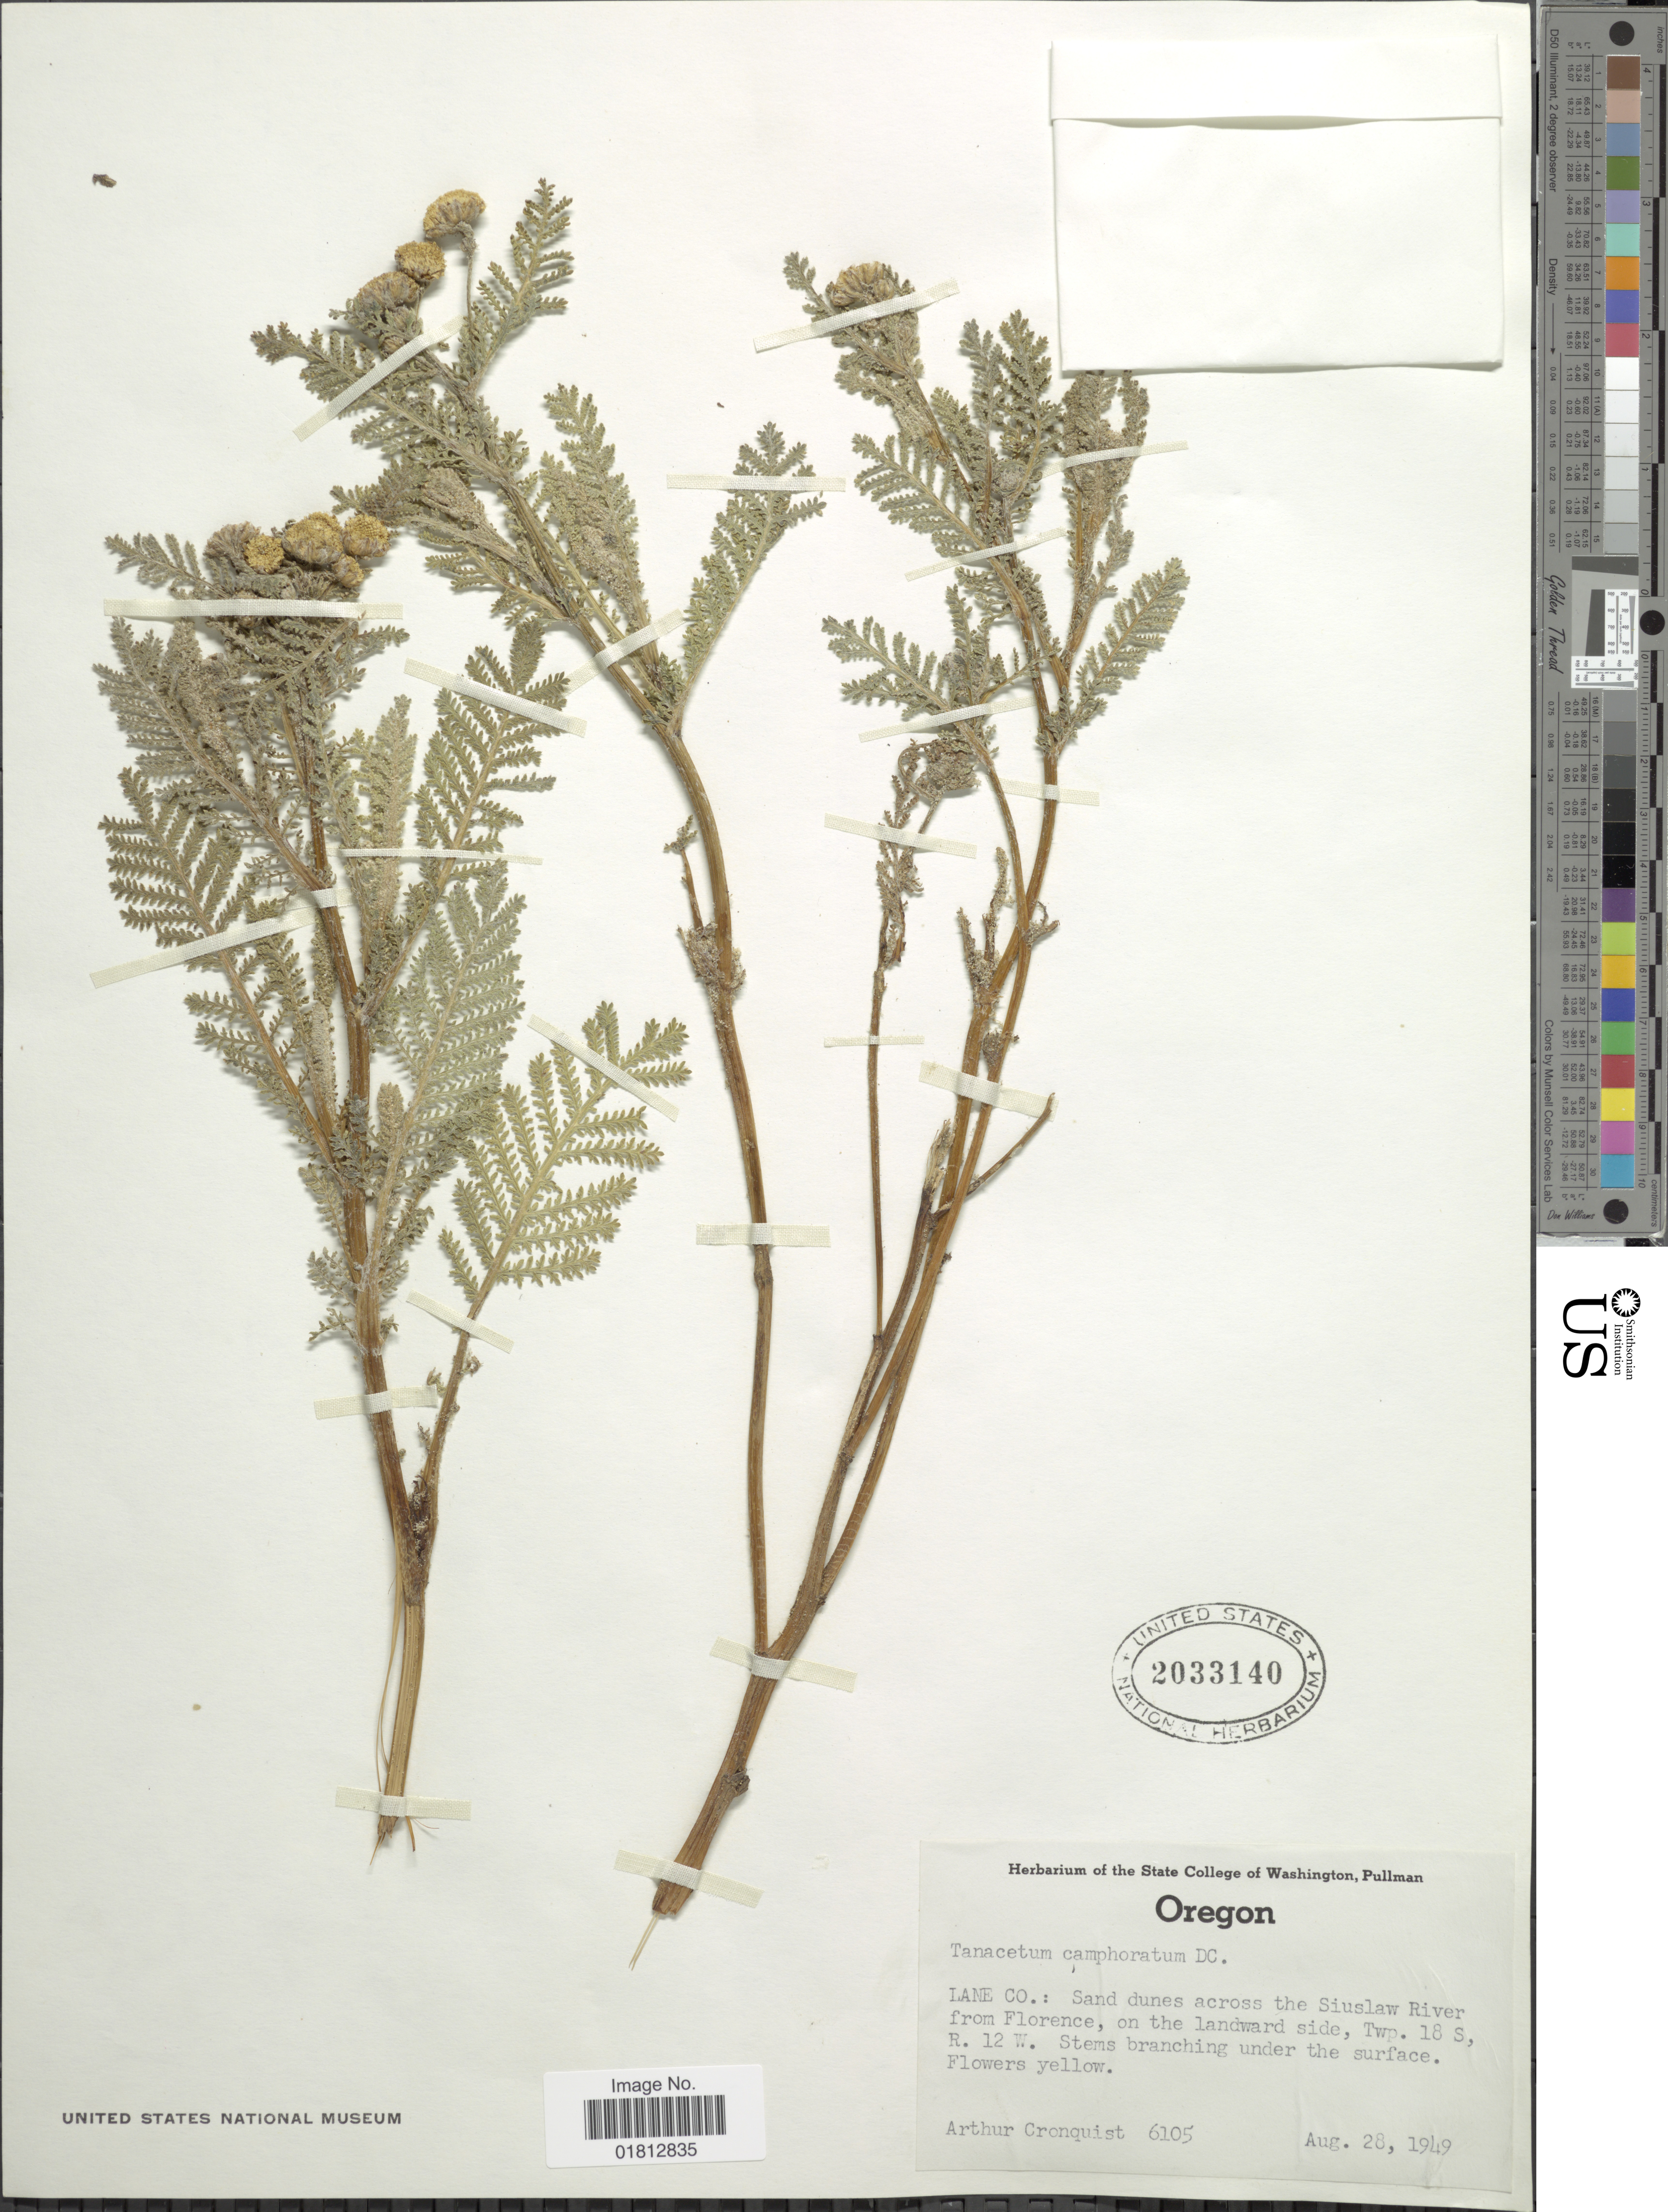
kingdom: Plantae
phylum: Tracheophyta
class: Magnoliopsida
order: Asterales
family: Asteraceae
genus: Tanacetum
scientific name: Tanacetum douglasii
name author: DC.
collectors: A. J. Cronquist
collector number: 6105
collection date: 1949-08-28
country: United States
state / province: Oregon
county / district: Lane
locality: Lane Co., across the Siuslaw River from Florence, on the landward side, Twp. 18 S, R12W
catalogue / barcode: US 2033140